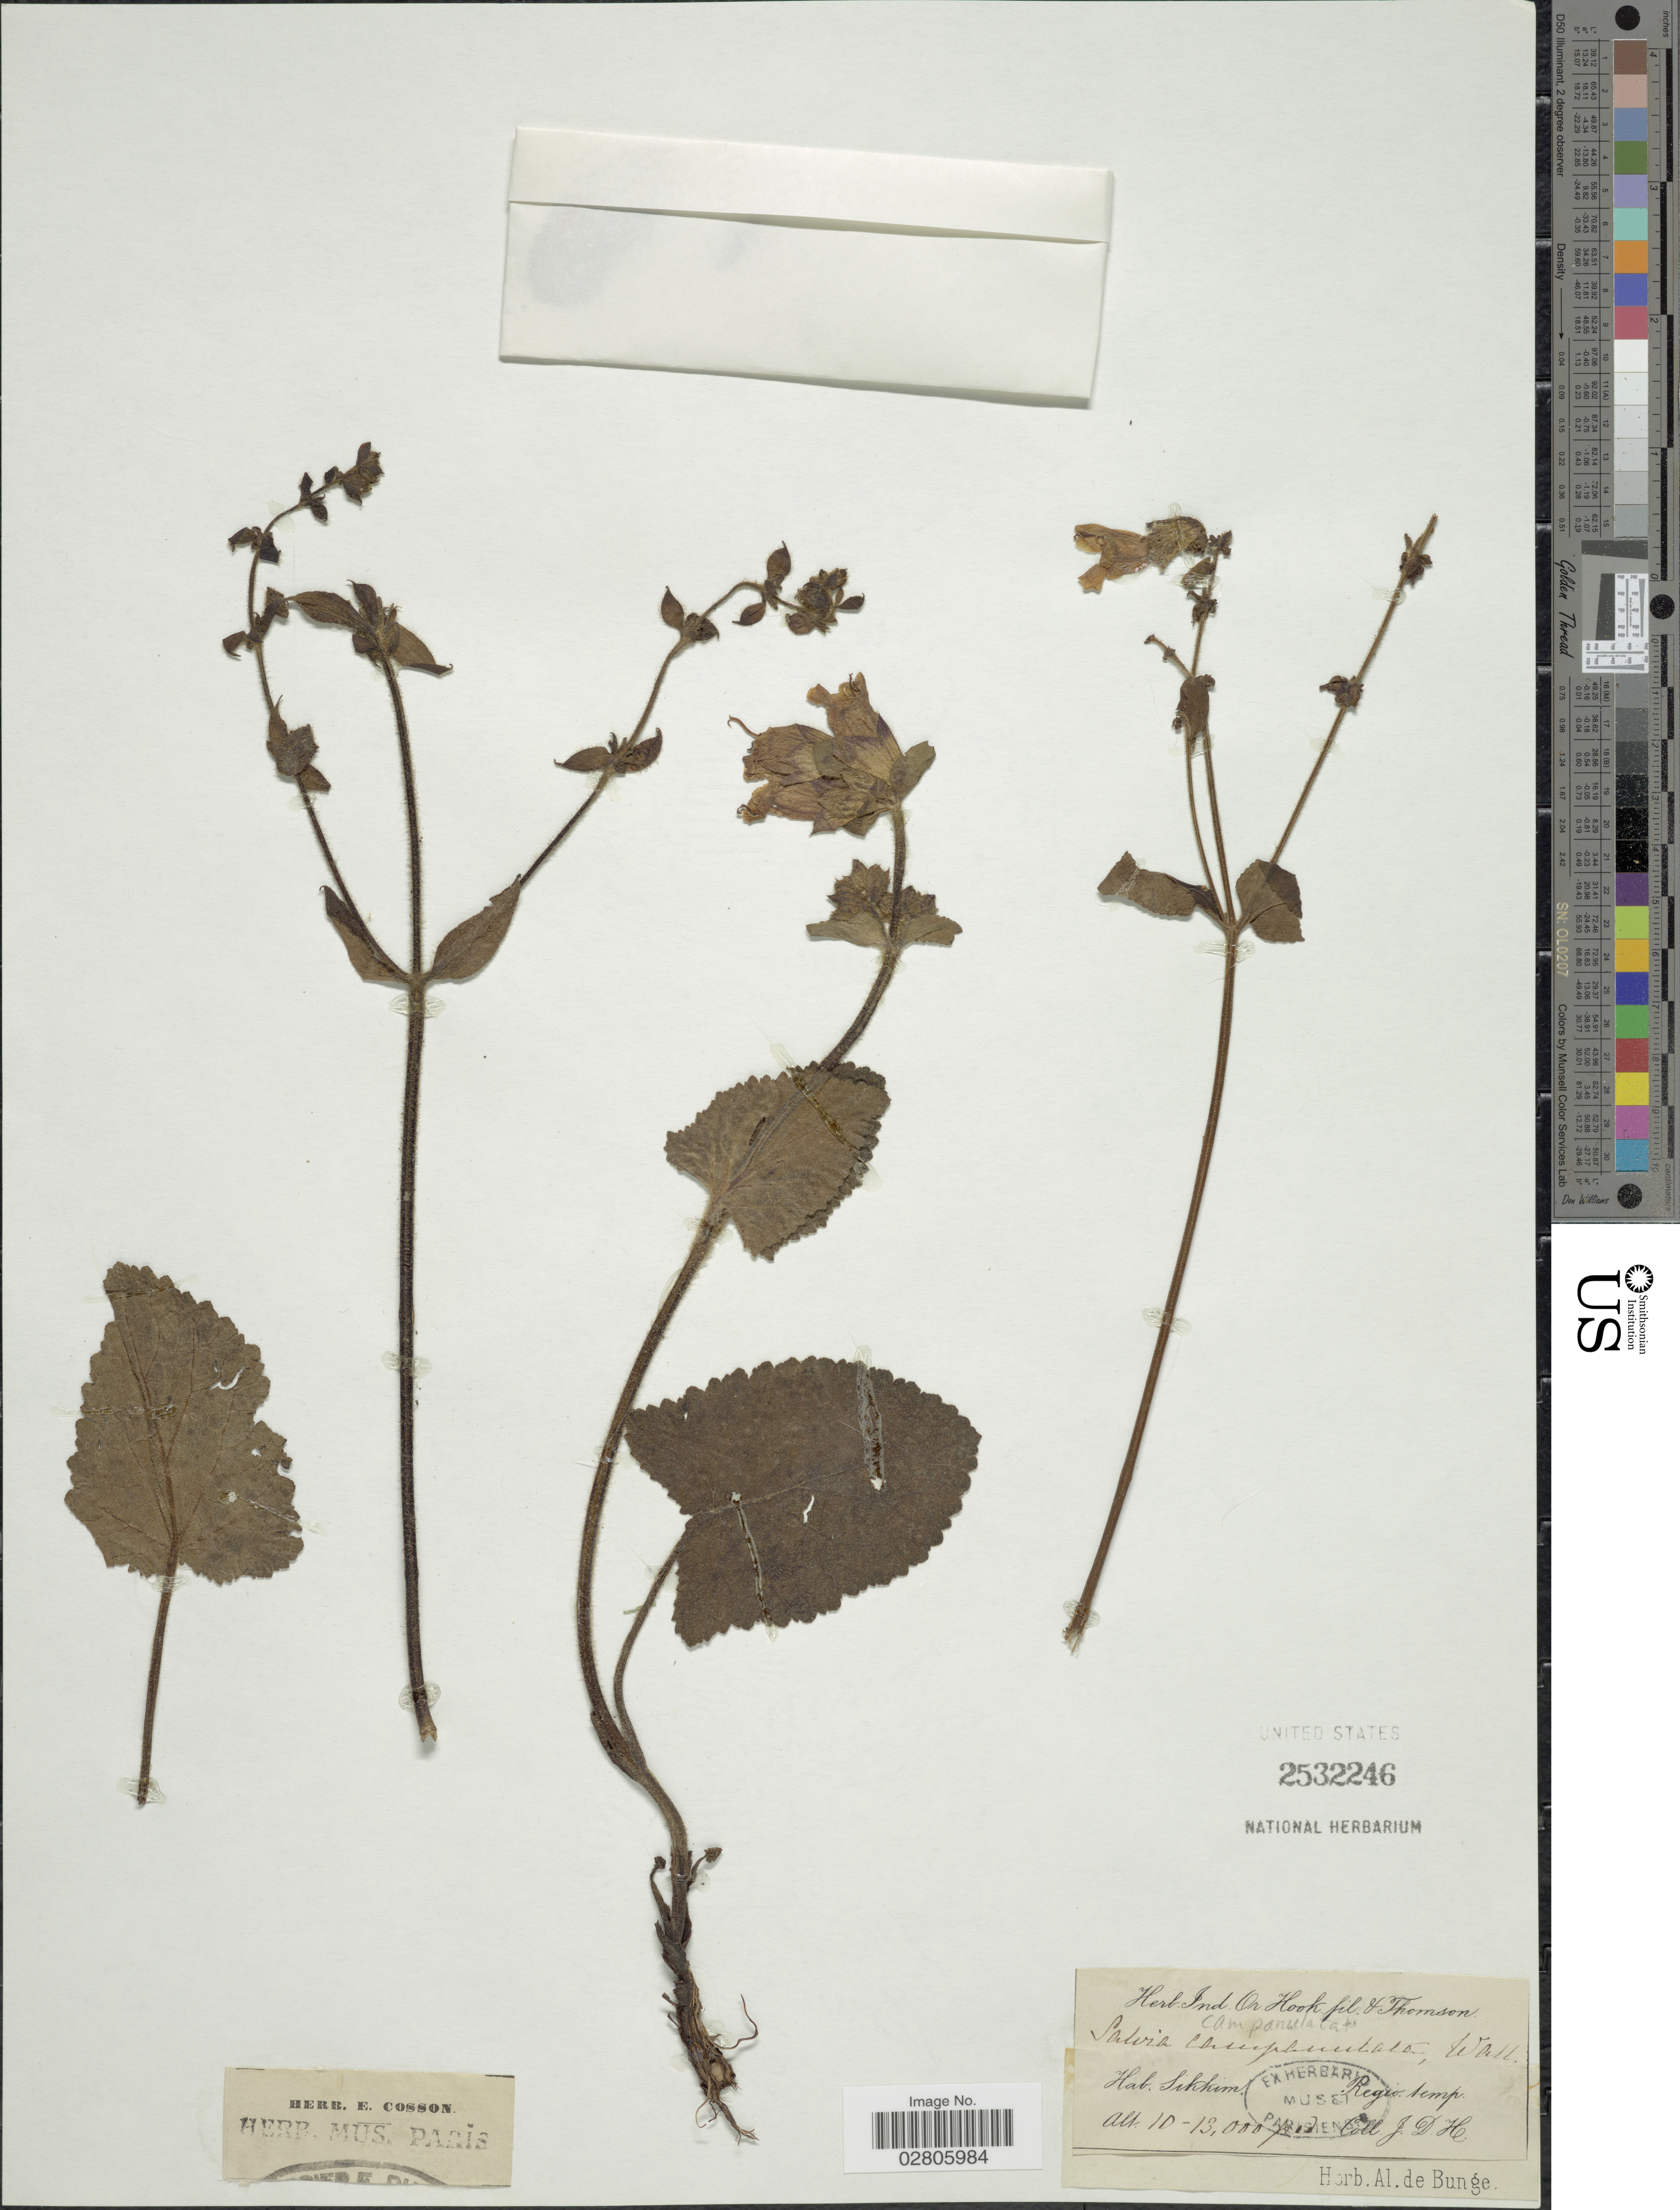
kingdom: Plantae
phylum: Tracheophyta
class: Magnoliopsida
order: Lamiales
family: Lamiaceae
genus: Salvia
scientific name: Salvia campanulata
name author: Wall. ex Benth.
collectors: J. D. Hooker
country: India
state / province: Sikkim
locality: Regio. temp.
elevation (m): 3048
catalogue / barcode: US 2532246